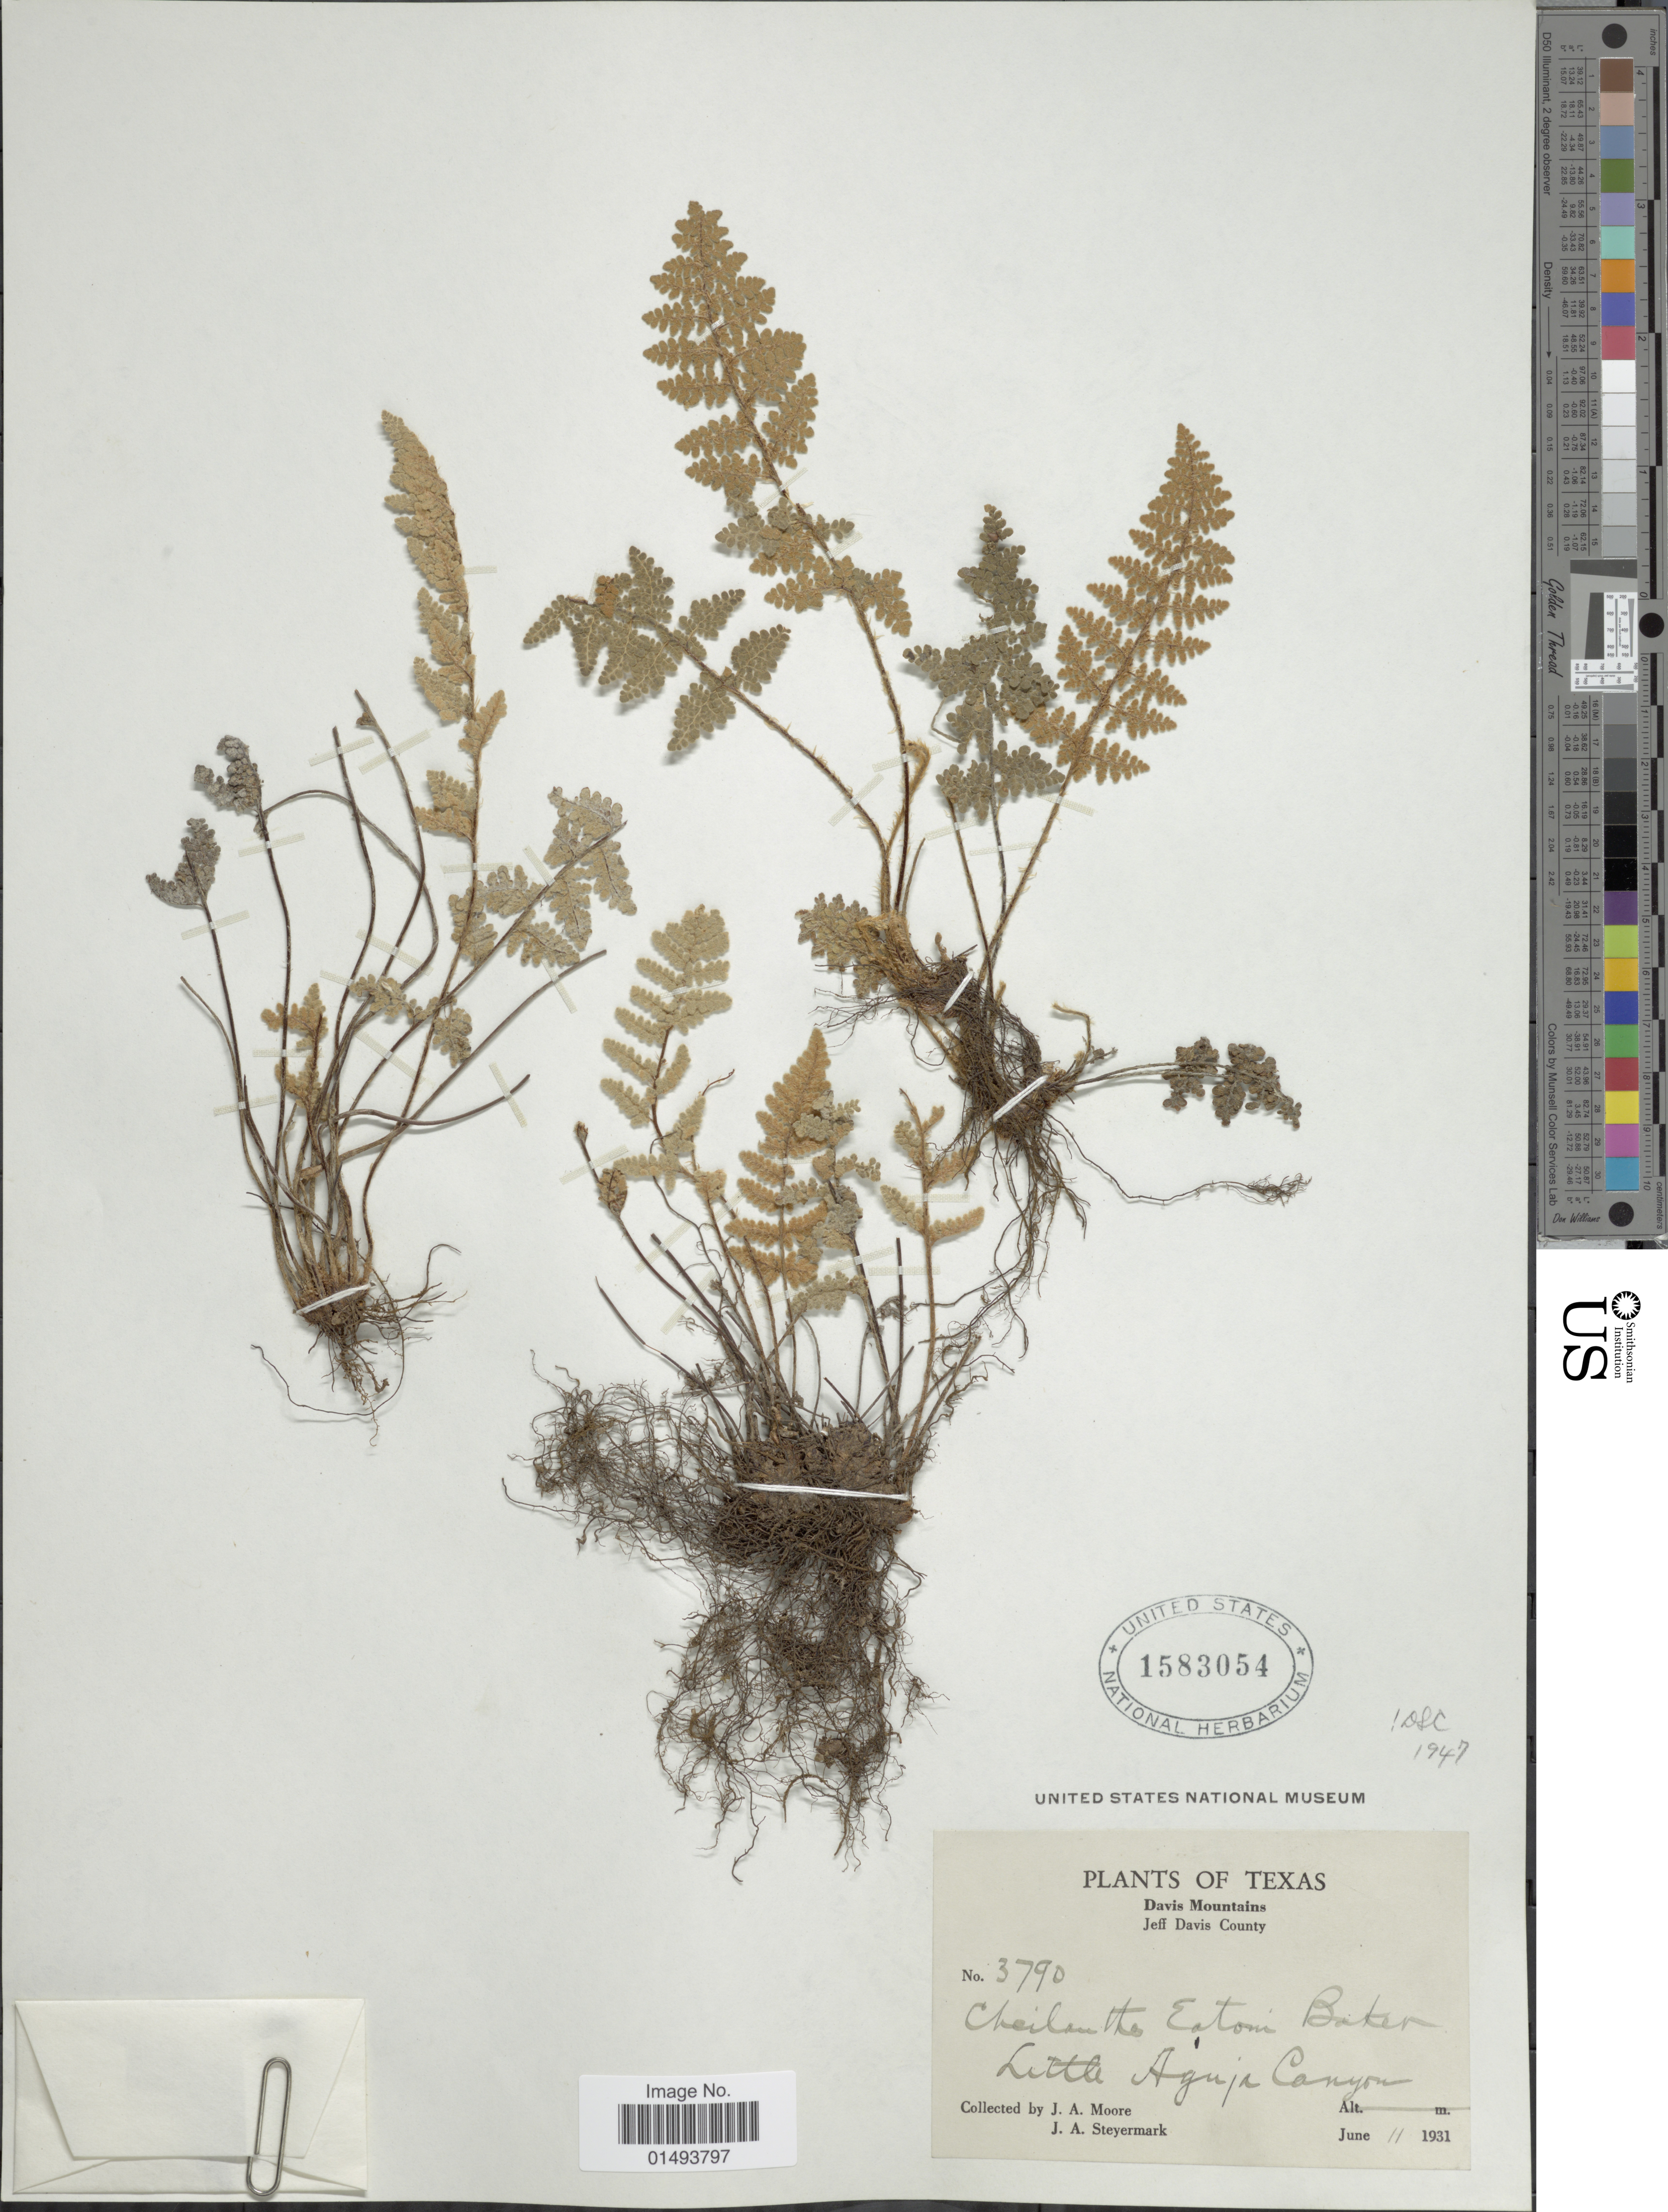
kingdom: Plantae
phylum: Tracheophyta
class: Polypodiopsida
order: Polypodiales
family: Pteridaceae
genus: Myriopteris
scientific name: Myriopteris rufa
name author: Fée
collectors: J. A. Moore & J. Steyermark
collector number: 3790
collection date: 1931-06-11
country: United States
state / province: Texas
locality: Plants of Texas, Davis Mountains, Jeff Davis County, Little Aguja Canyon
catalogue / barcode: US 1583054